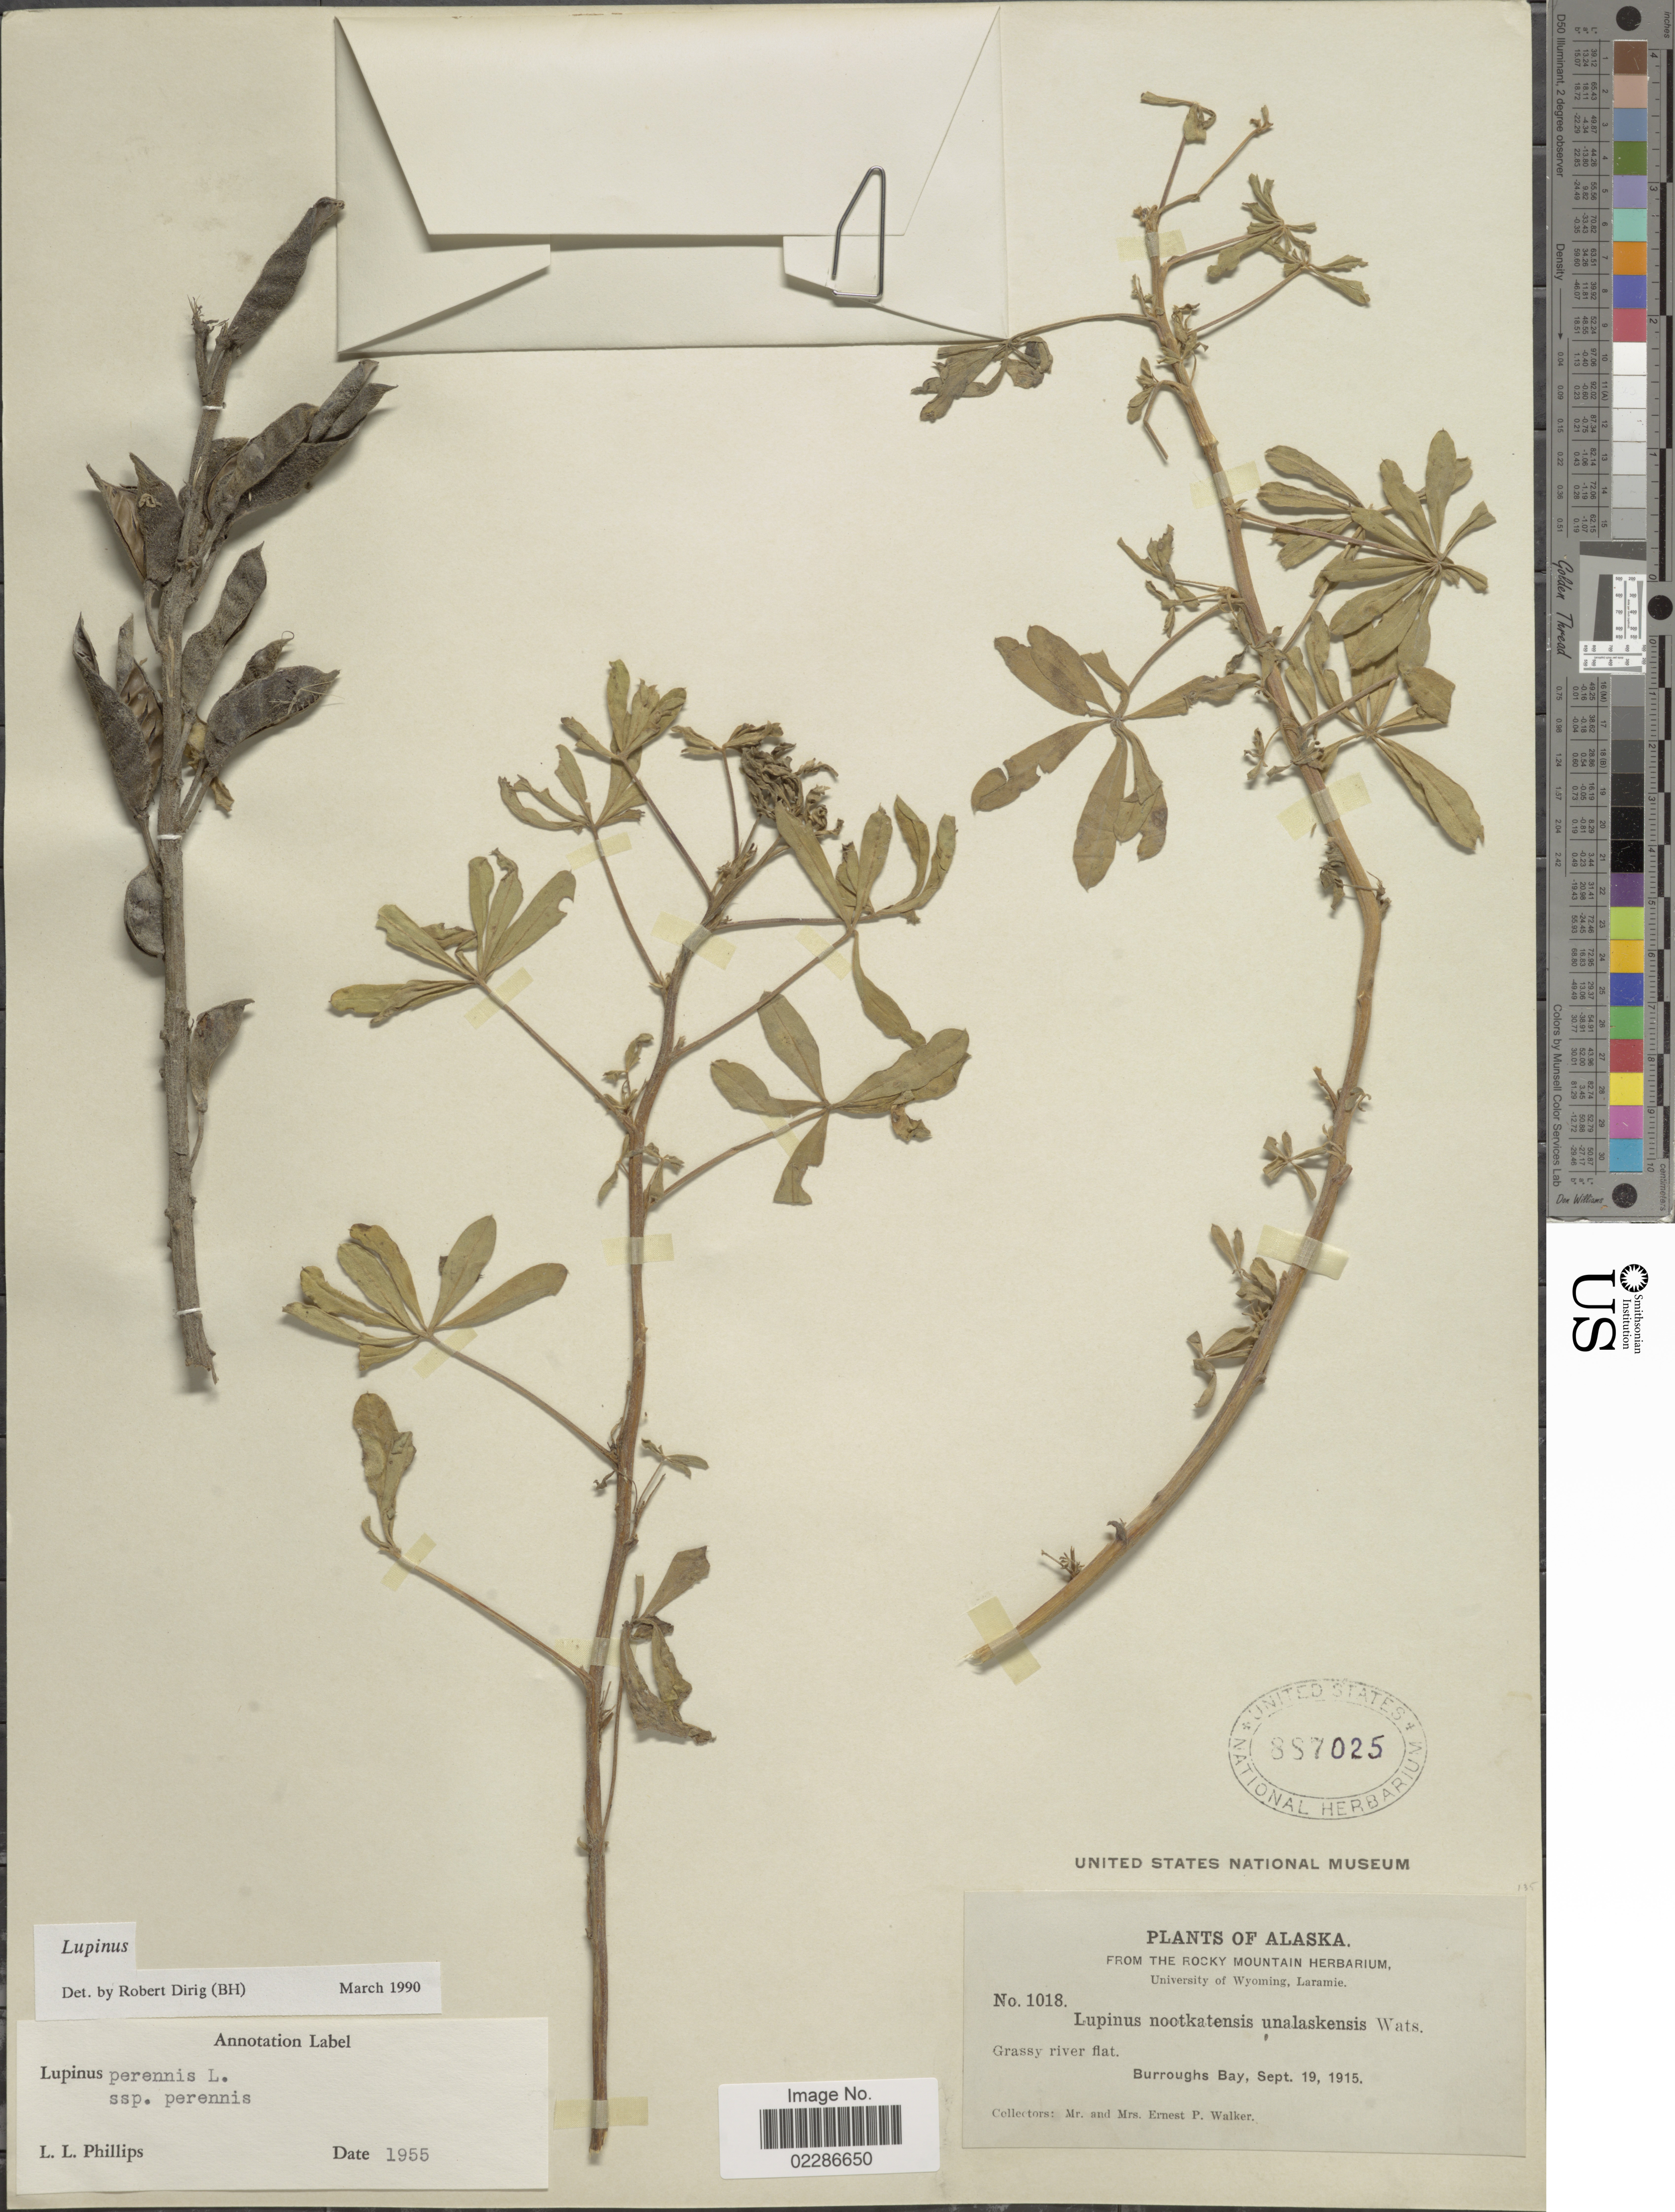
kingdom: Plantae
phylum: Tracheophyta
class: Magnoliopsida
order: Fabales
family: Fabaceae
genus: Lupinus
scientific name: Lupinus perennis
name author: L.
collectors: E. P. Walker & E. Walker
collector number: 1018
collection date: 1915-09-19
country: United States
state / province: Alaska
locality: Grassy river flat, Burroughs Bay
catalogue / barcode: US 887025